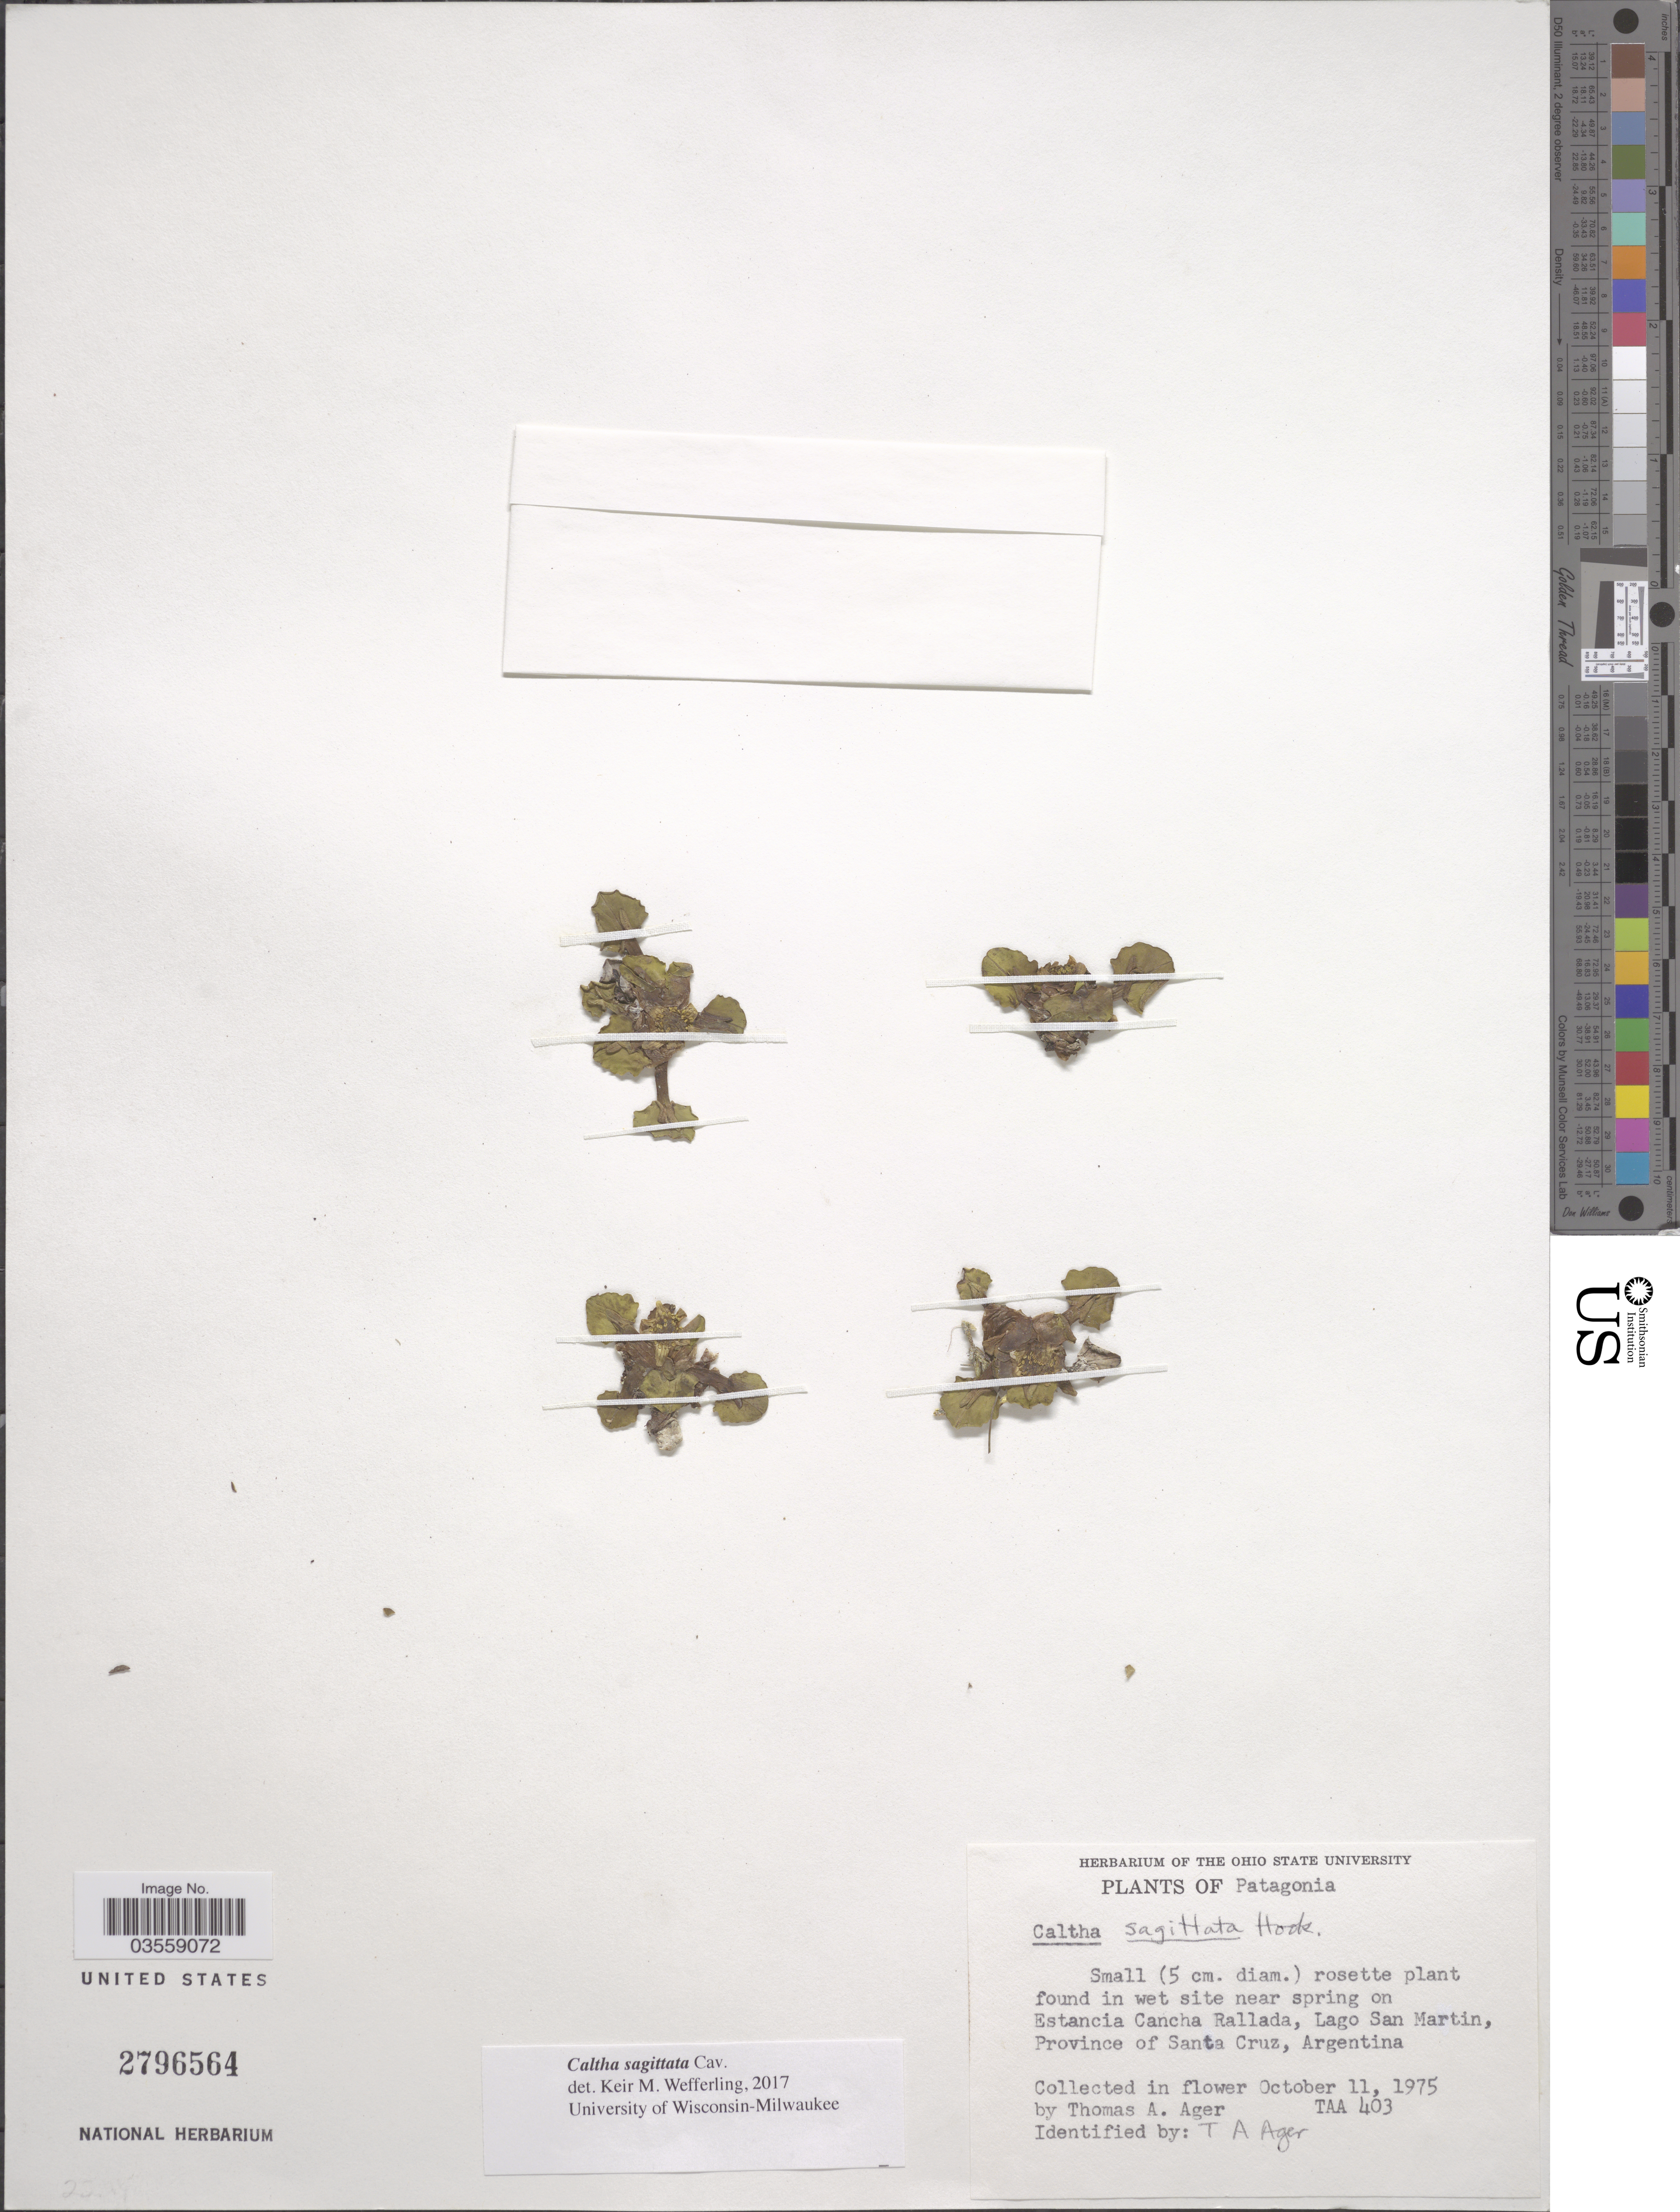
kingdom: Plantae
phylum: Tracheophyta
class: Magnoliopsida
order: Ranunculales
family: Ranunculaceae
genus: Caltha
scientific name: Caltha sagittata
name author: Cav.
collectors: T. A. Ager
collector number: TAA 403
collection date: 1975-10-11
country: Argentina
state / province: Santa Cruz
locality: Patagonia. Near spring on Estancia Cancha Rallada, Lago San Martin.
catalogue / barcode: US 2796564